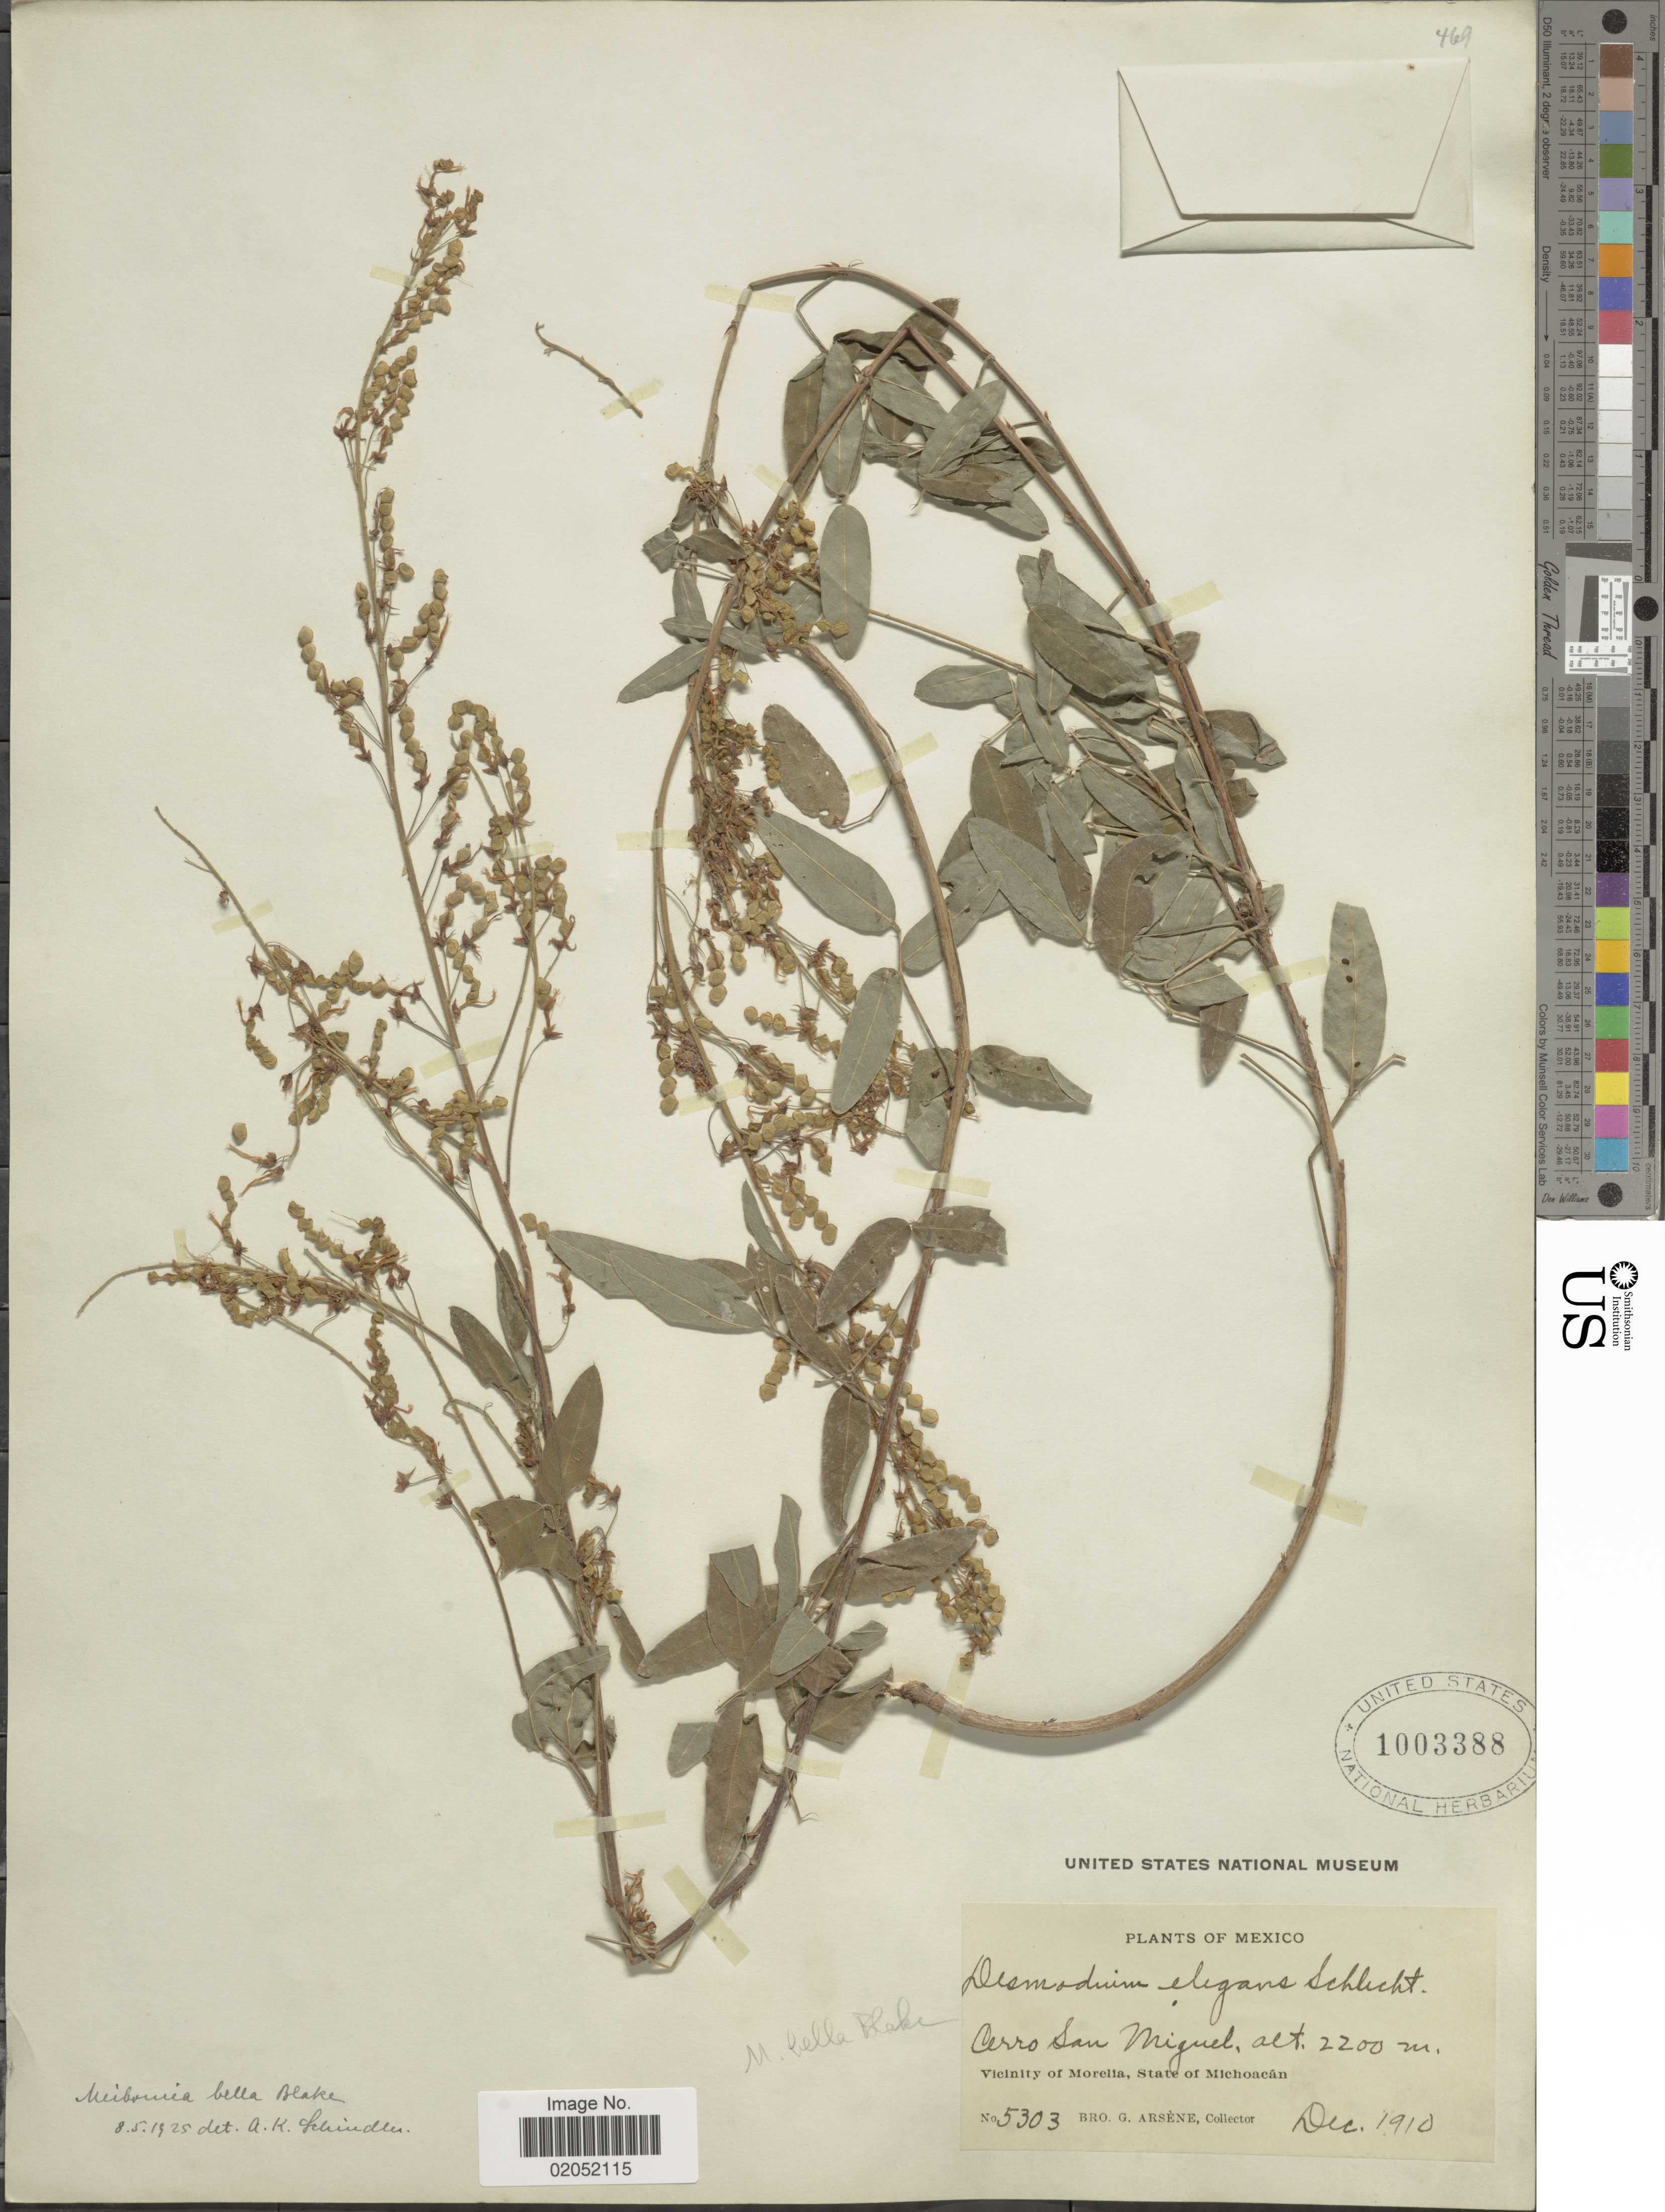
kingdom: Plantae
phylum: Tracheophyta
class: Magnoliopsida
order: Fabales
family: Fabaceae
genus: Desmodium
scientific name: Desmodium bellum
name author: (S.F. Blake) B.G. Schub.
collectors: Bro. G. Arsène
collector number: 5303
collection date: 1910-12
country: Mexico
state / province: Michoacán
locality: Cerro San Miguel, Vicinity of Morelia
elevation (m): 2200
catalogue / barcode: US 1003388